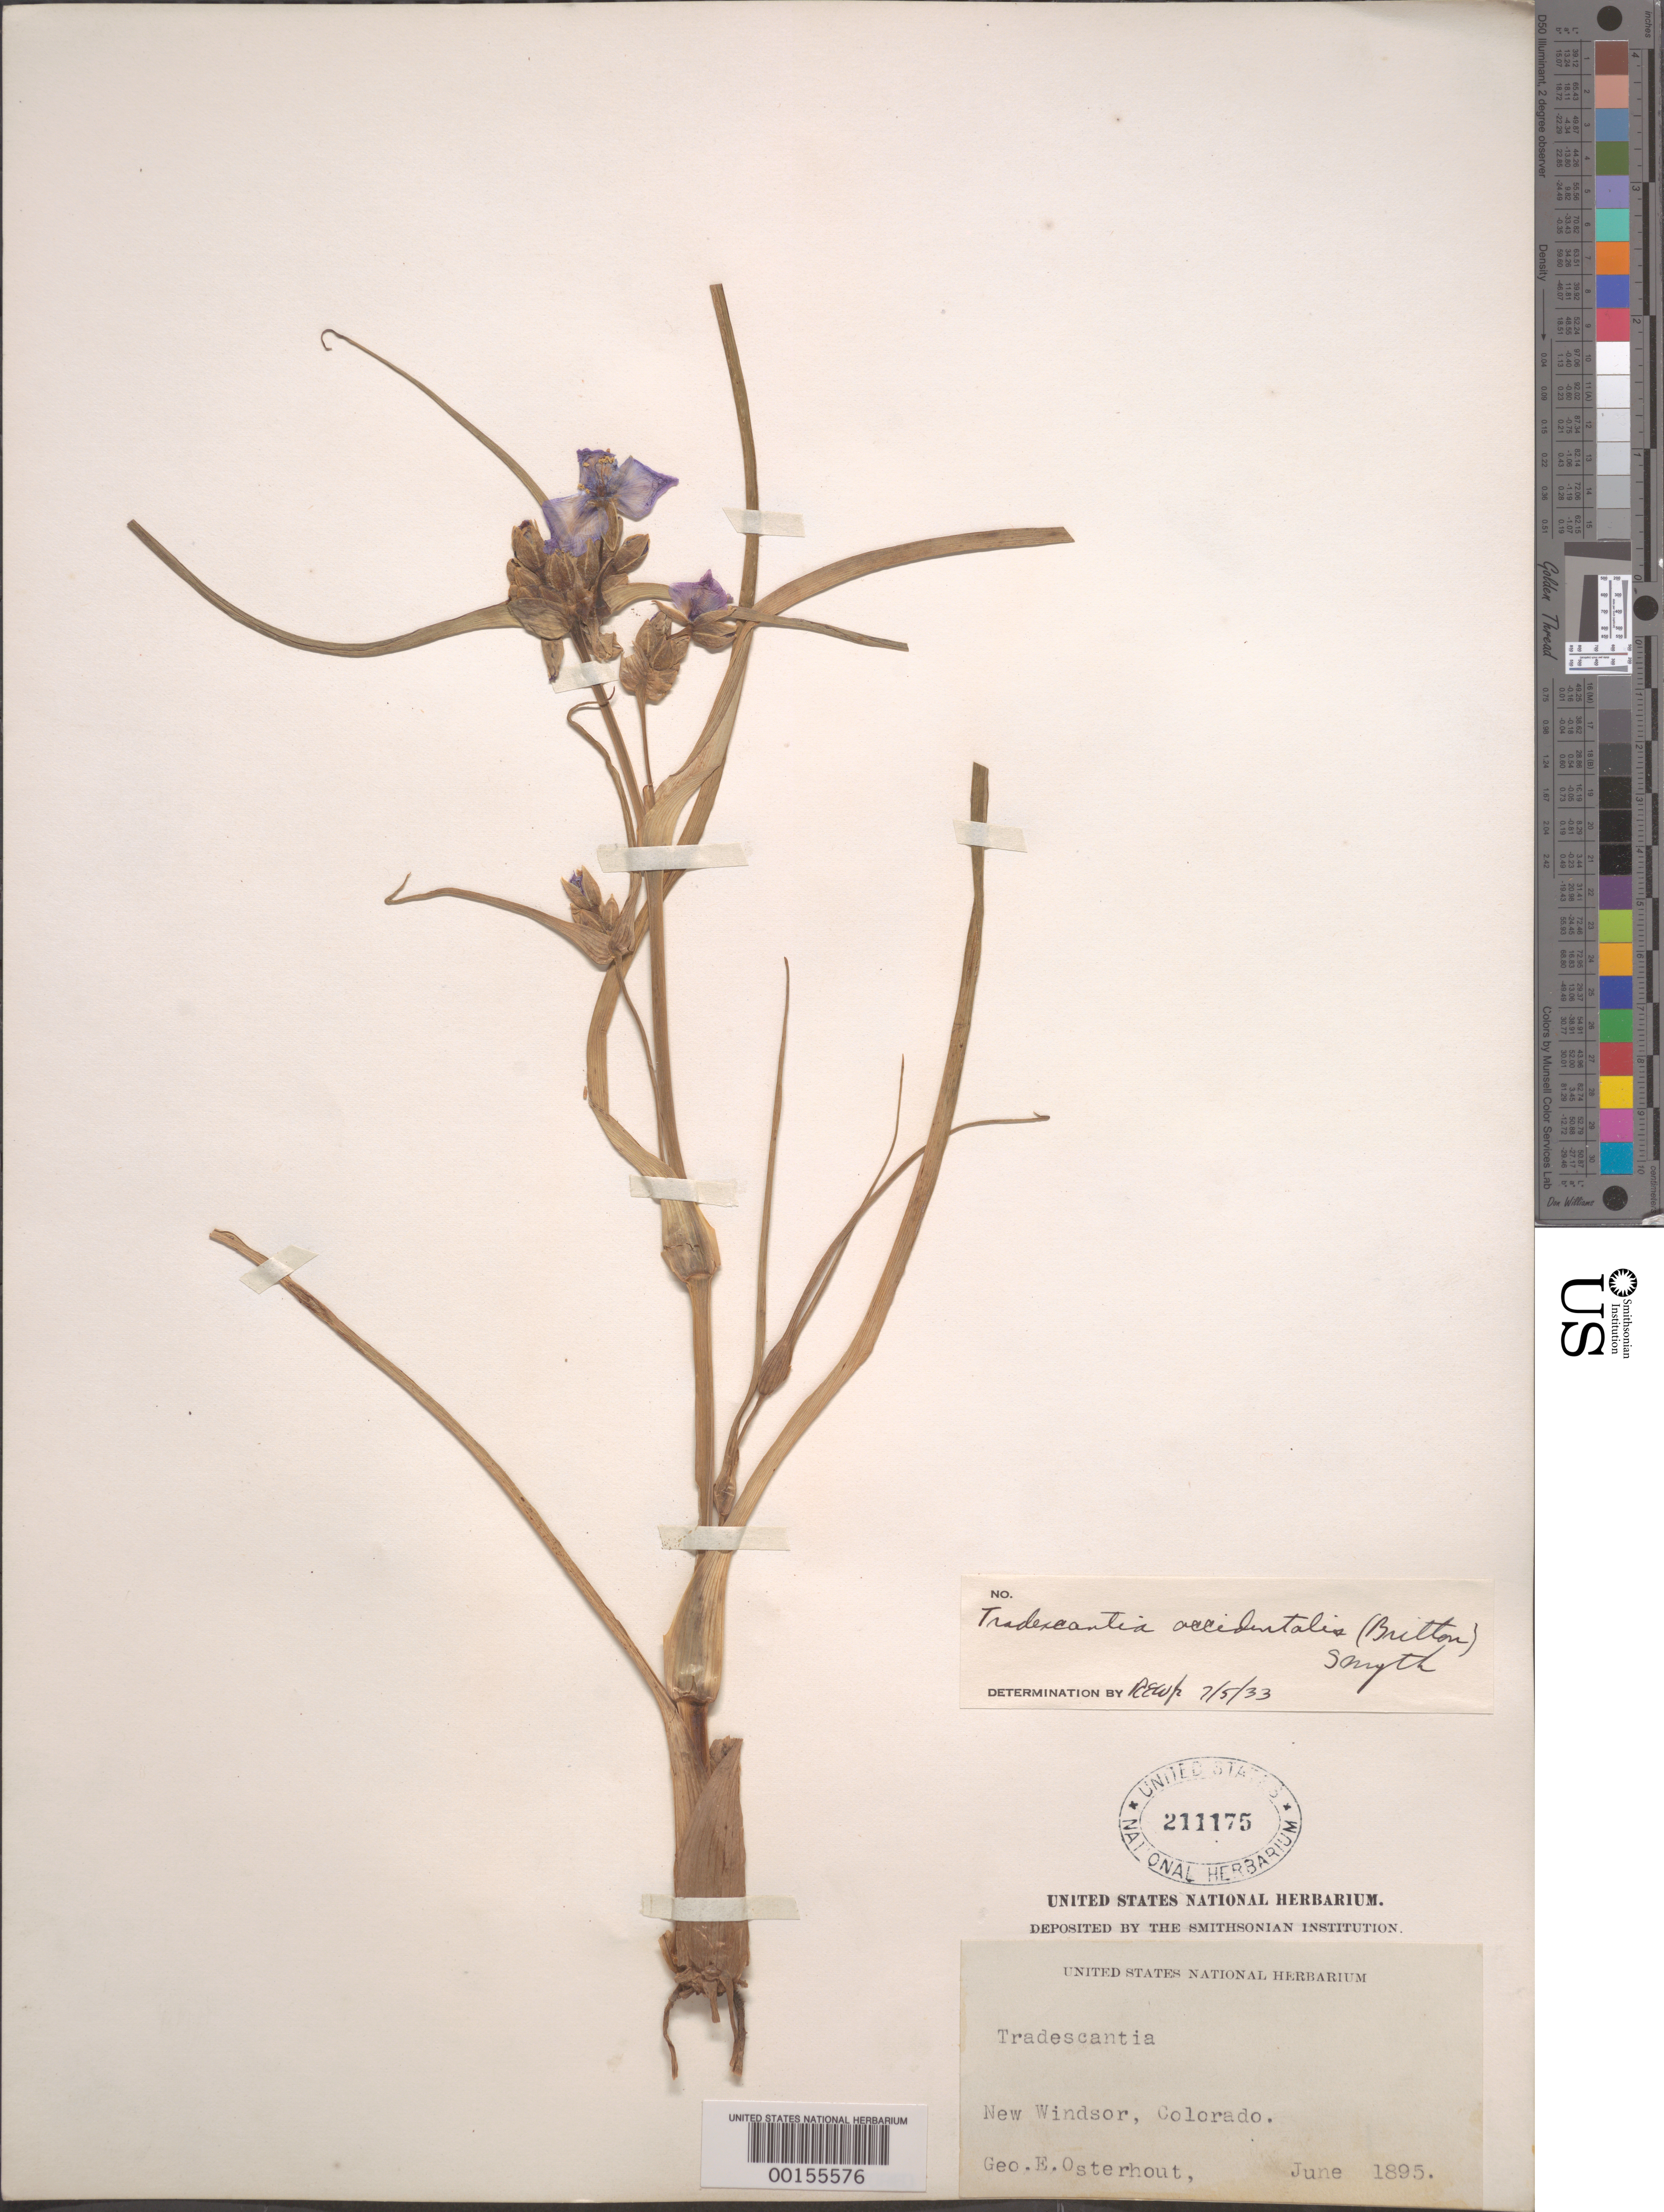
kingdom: Plantae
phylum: Tracheophyta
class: Liliopsida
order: Commelinales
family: Commelinaceae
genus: Tradescantia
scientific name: Tradescantia occidentalis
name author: (Britton) Smyth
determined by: Woodson, R. E., Jr.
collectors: G. E. Osterhout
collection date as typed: Jun 1895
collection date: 1895-06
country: United States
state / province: Colorado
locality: New windsor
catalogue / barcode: US 211175